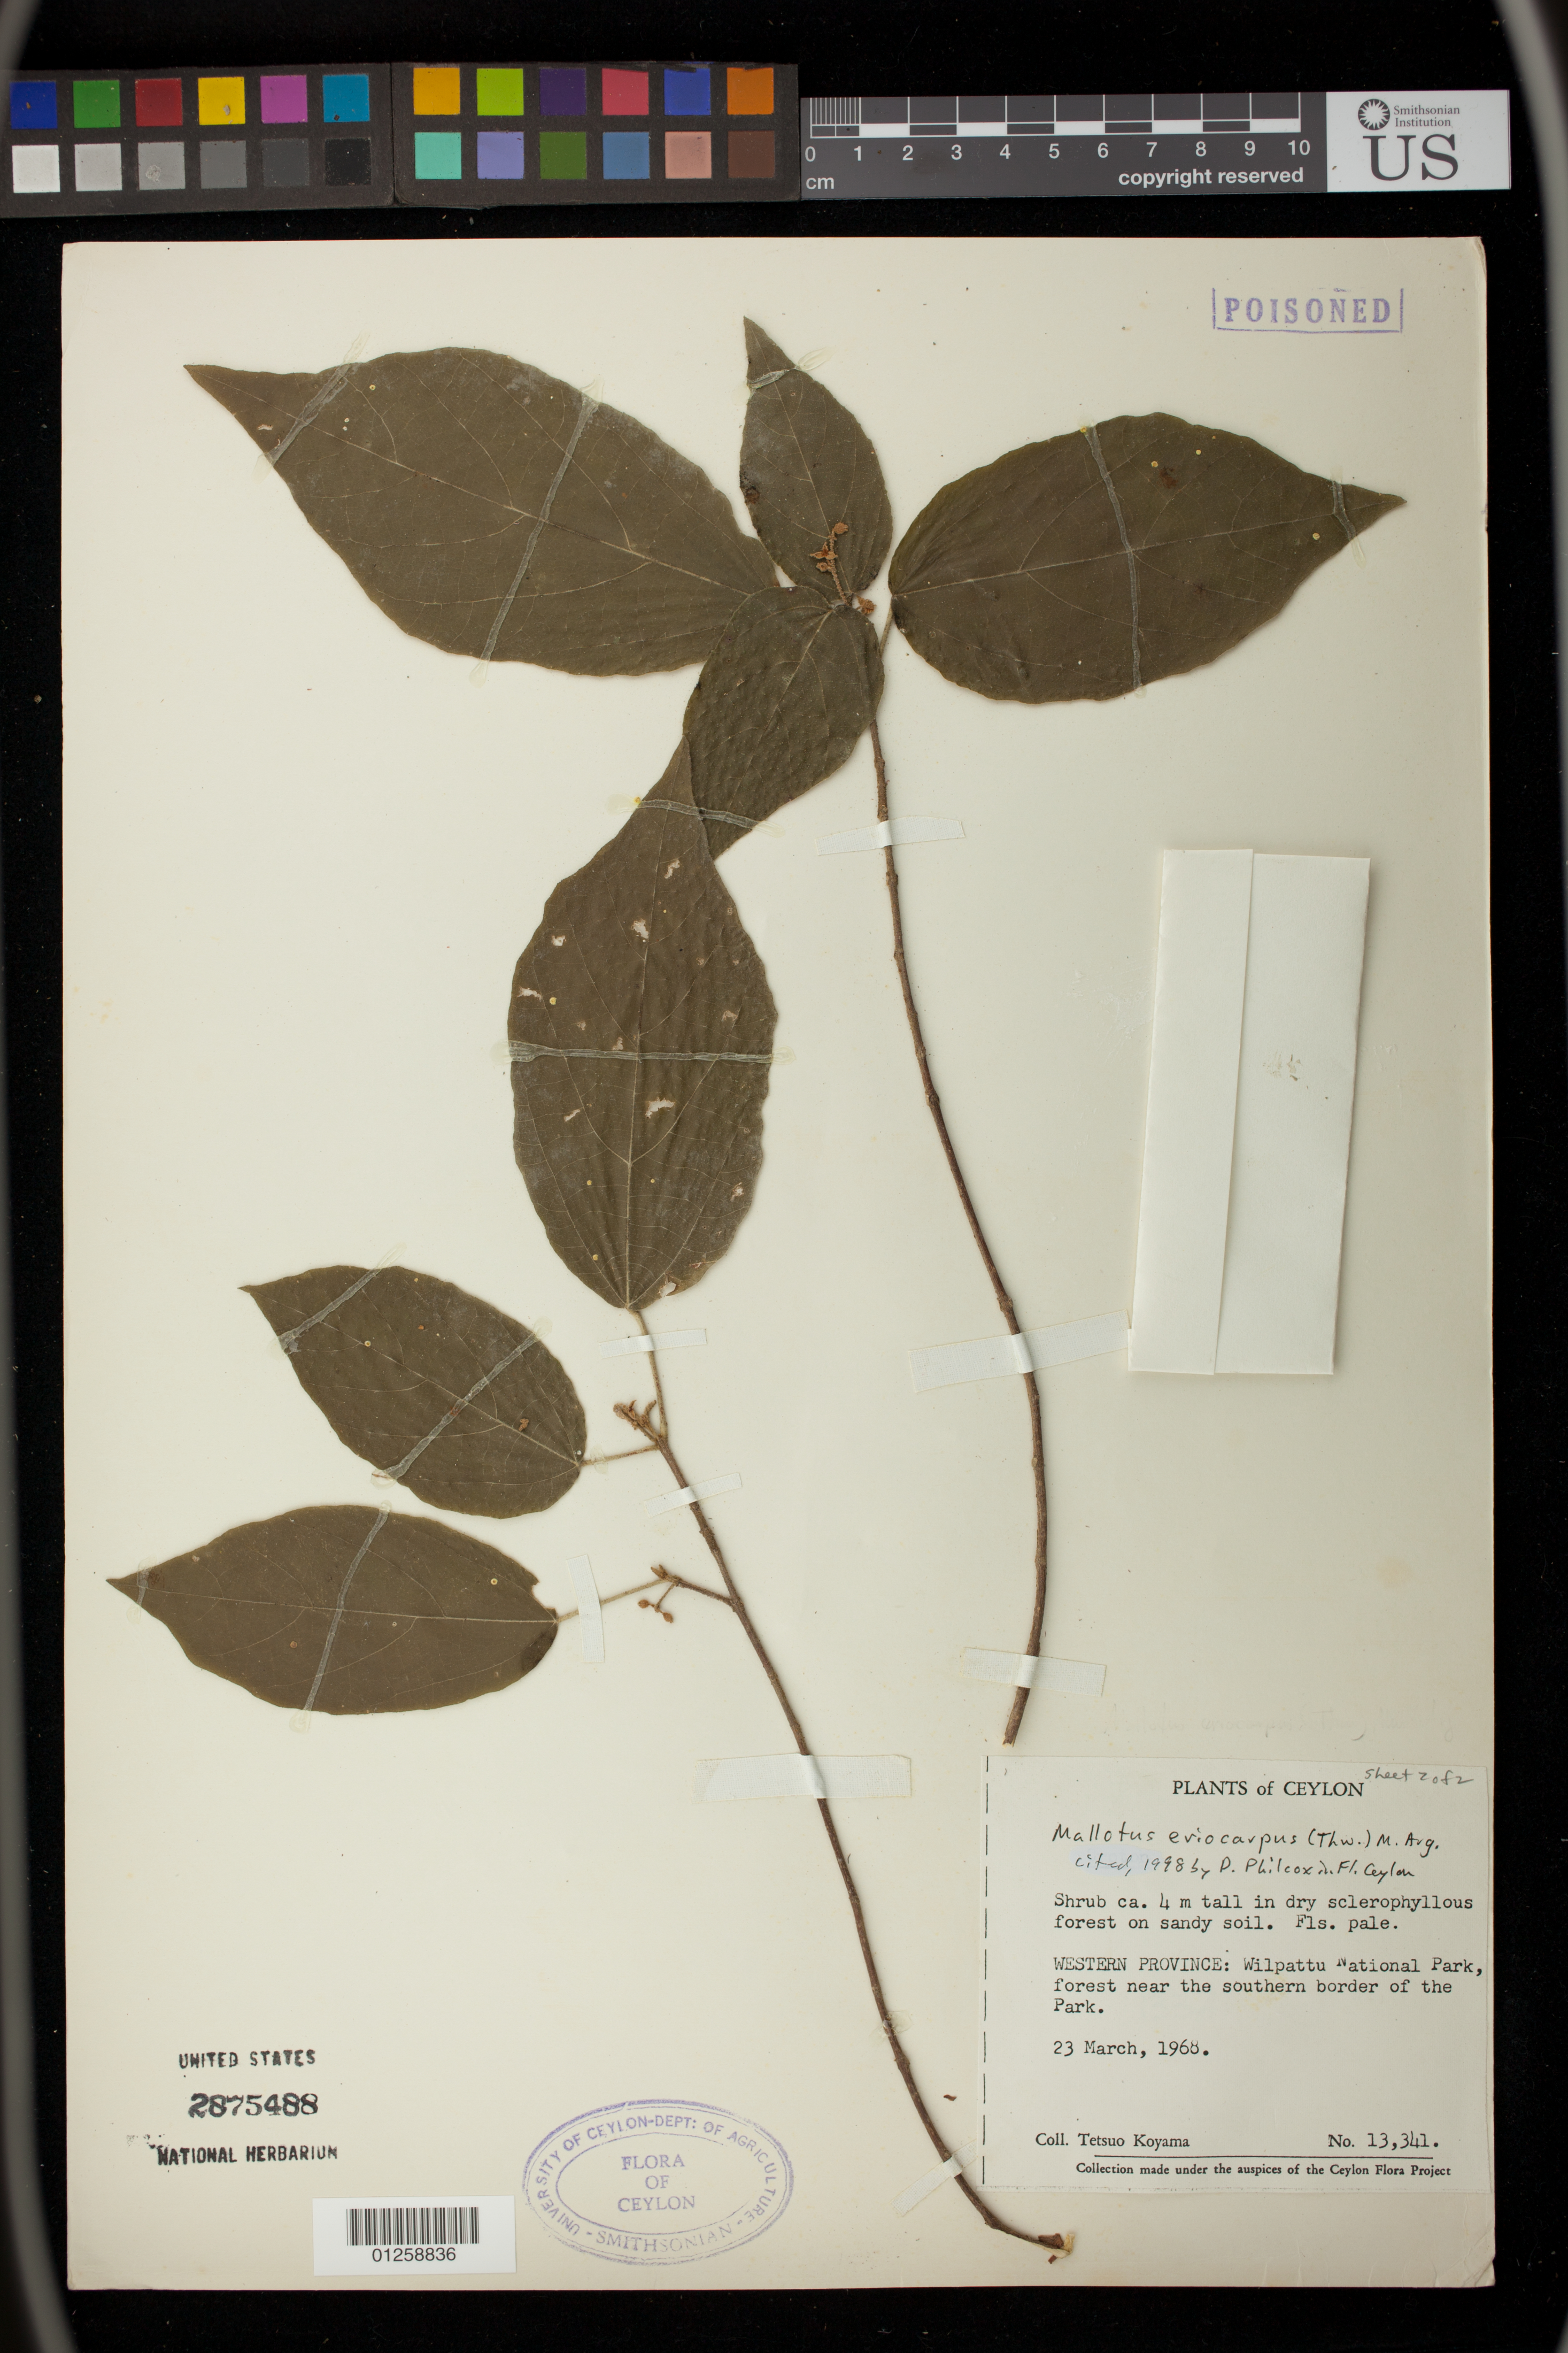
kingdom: Plantae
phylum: Tracheophyta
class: Magnoliopsida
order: Malpighiales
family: Euphorbiaceae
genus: Mallotus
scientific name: Mallotus eriocarpus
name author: (Thwaites) Müll. Arg.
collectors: T. Koyama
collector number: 13341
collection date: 1968-03-23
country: Sri Lanka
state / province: Western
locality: Wilpattu National Park, forest near southern border of the Park.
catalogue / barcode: US 2875488